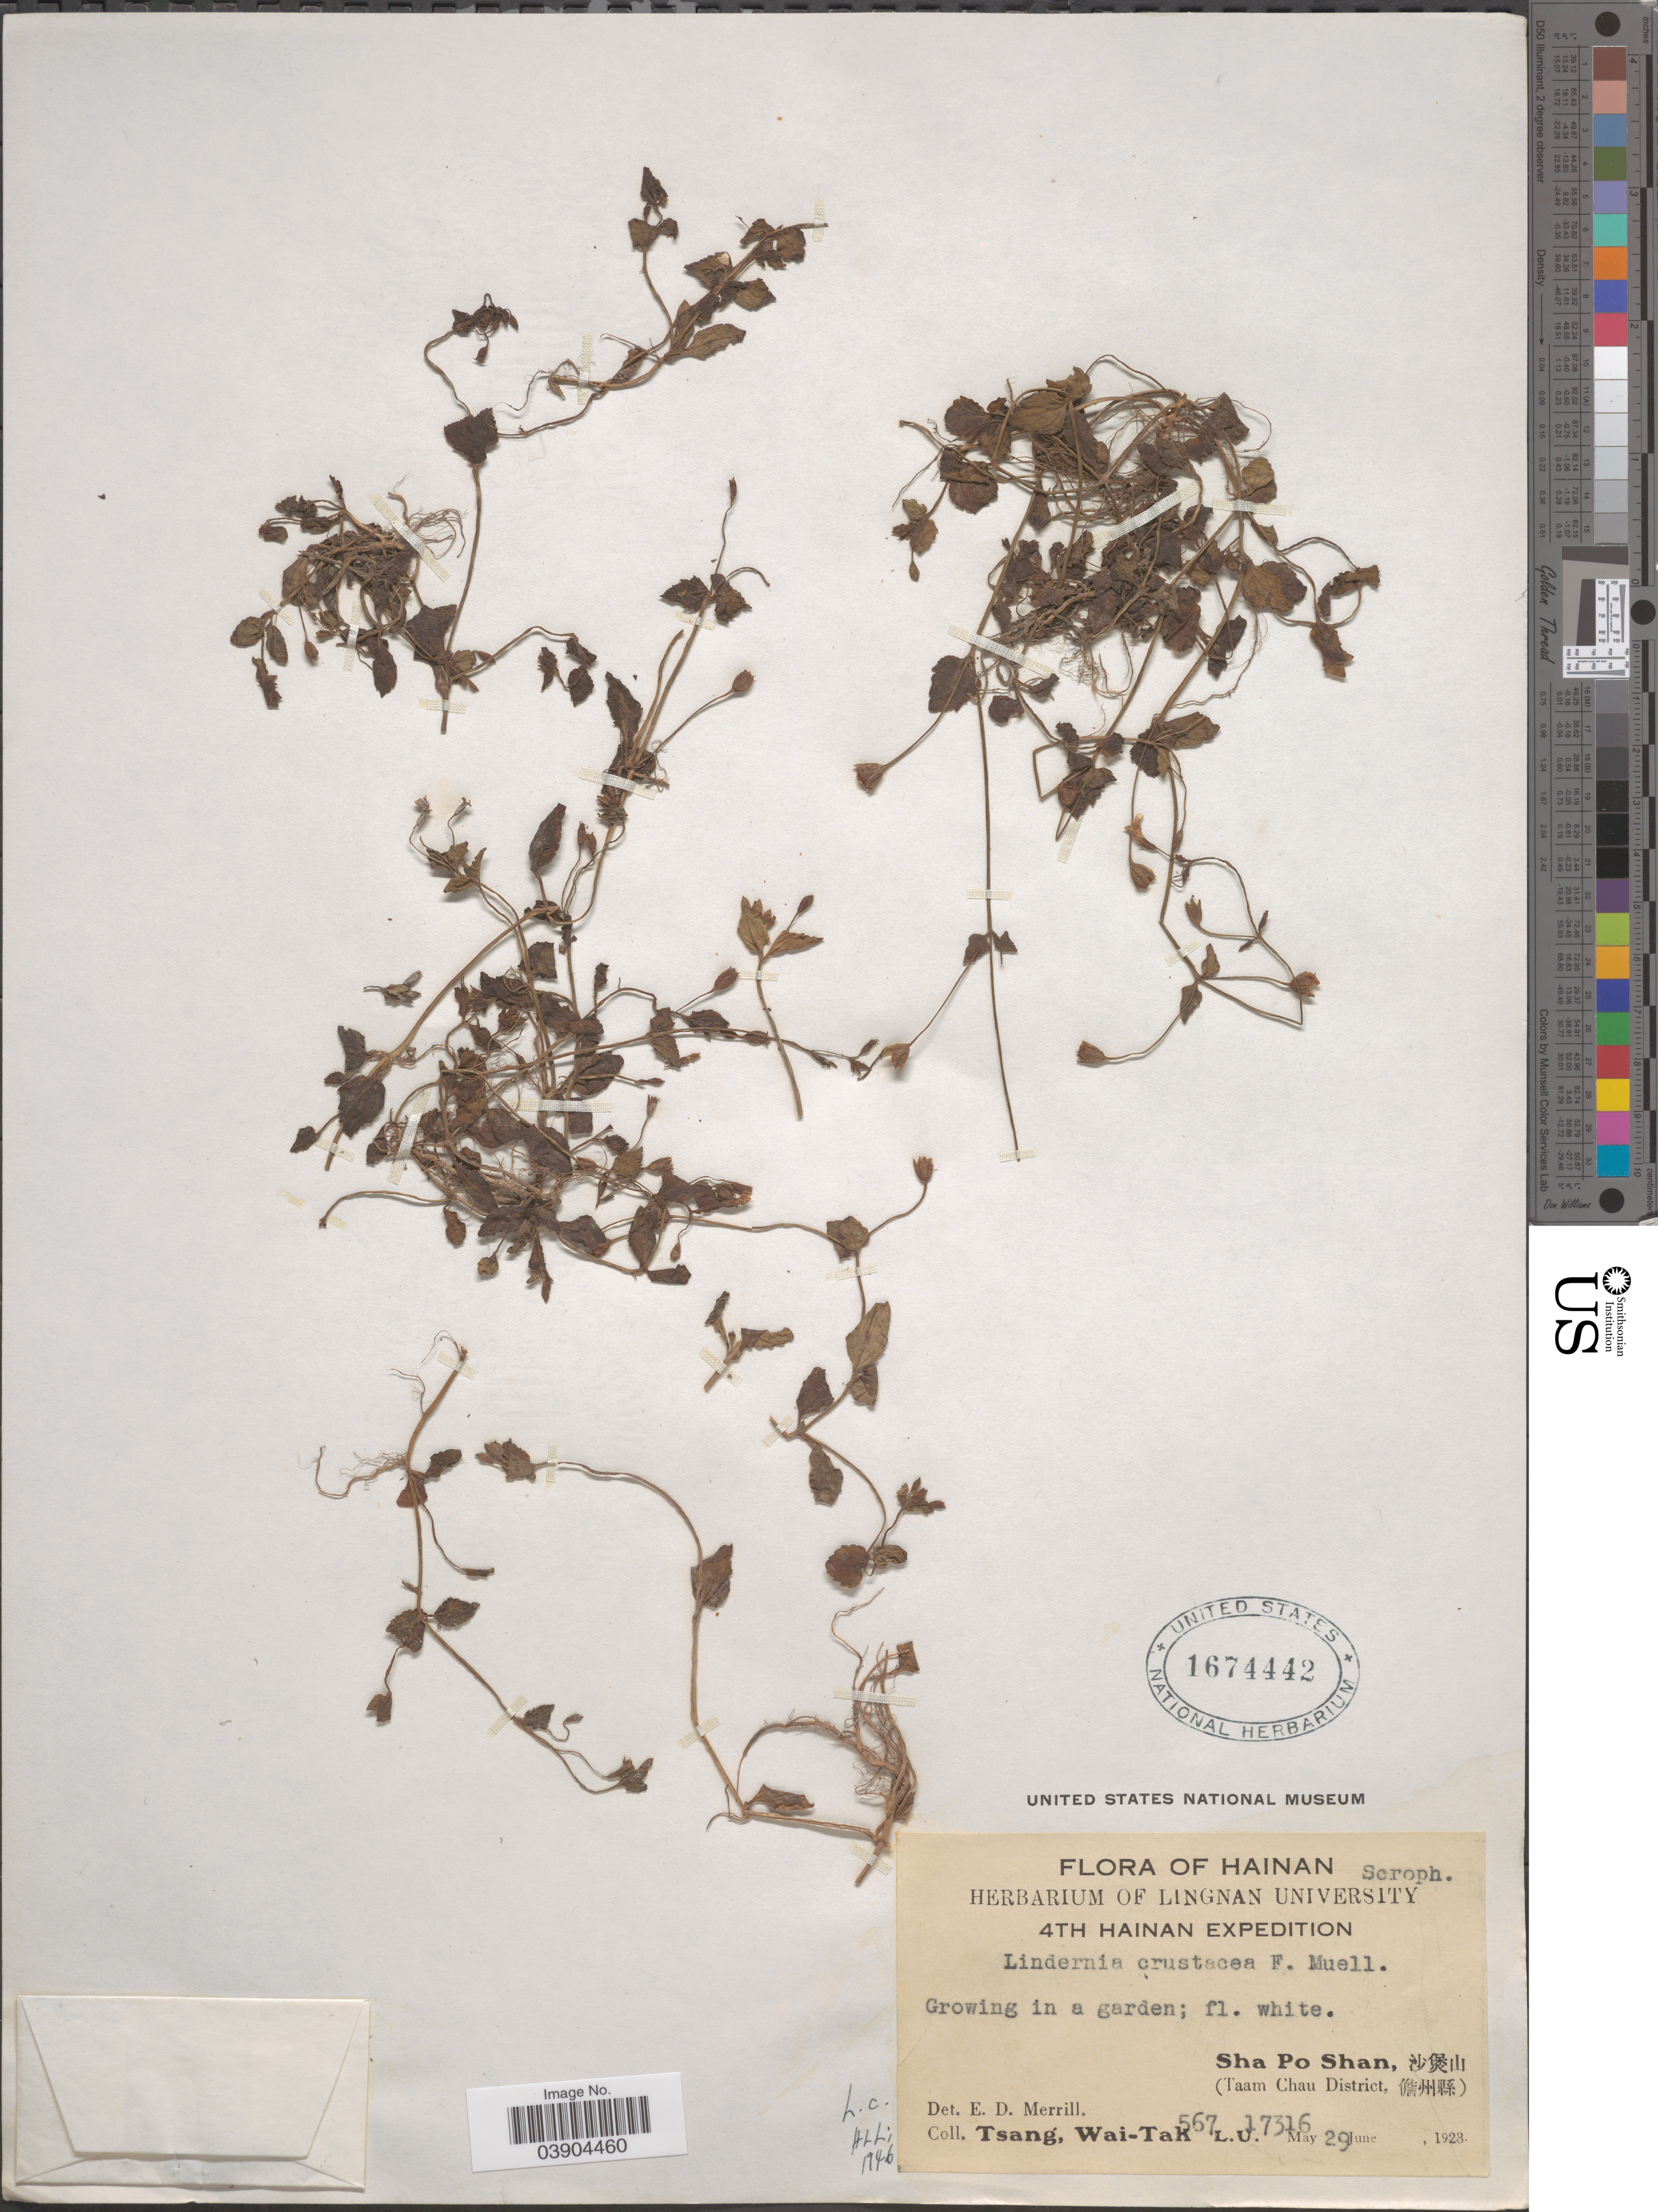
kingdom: Plantae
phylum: Tracheophyta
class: Magnoliopsida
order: Lamiales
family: Linderniaceae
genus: Lindernia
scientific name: Lindernia crustacea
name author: (L.) F. Muell.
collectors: W. T. Tsang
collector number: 567 L.U. 17316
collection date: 1923-05-29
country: China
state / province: Hainan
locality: Sha Po Shan, X. (Taam Chau District, X).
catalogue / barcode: US 1674442